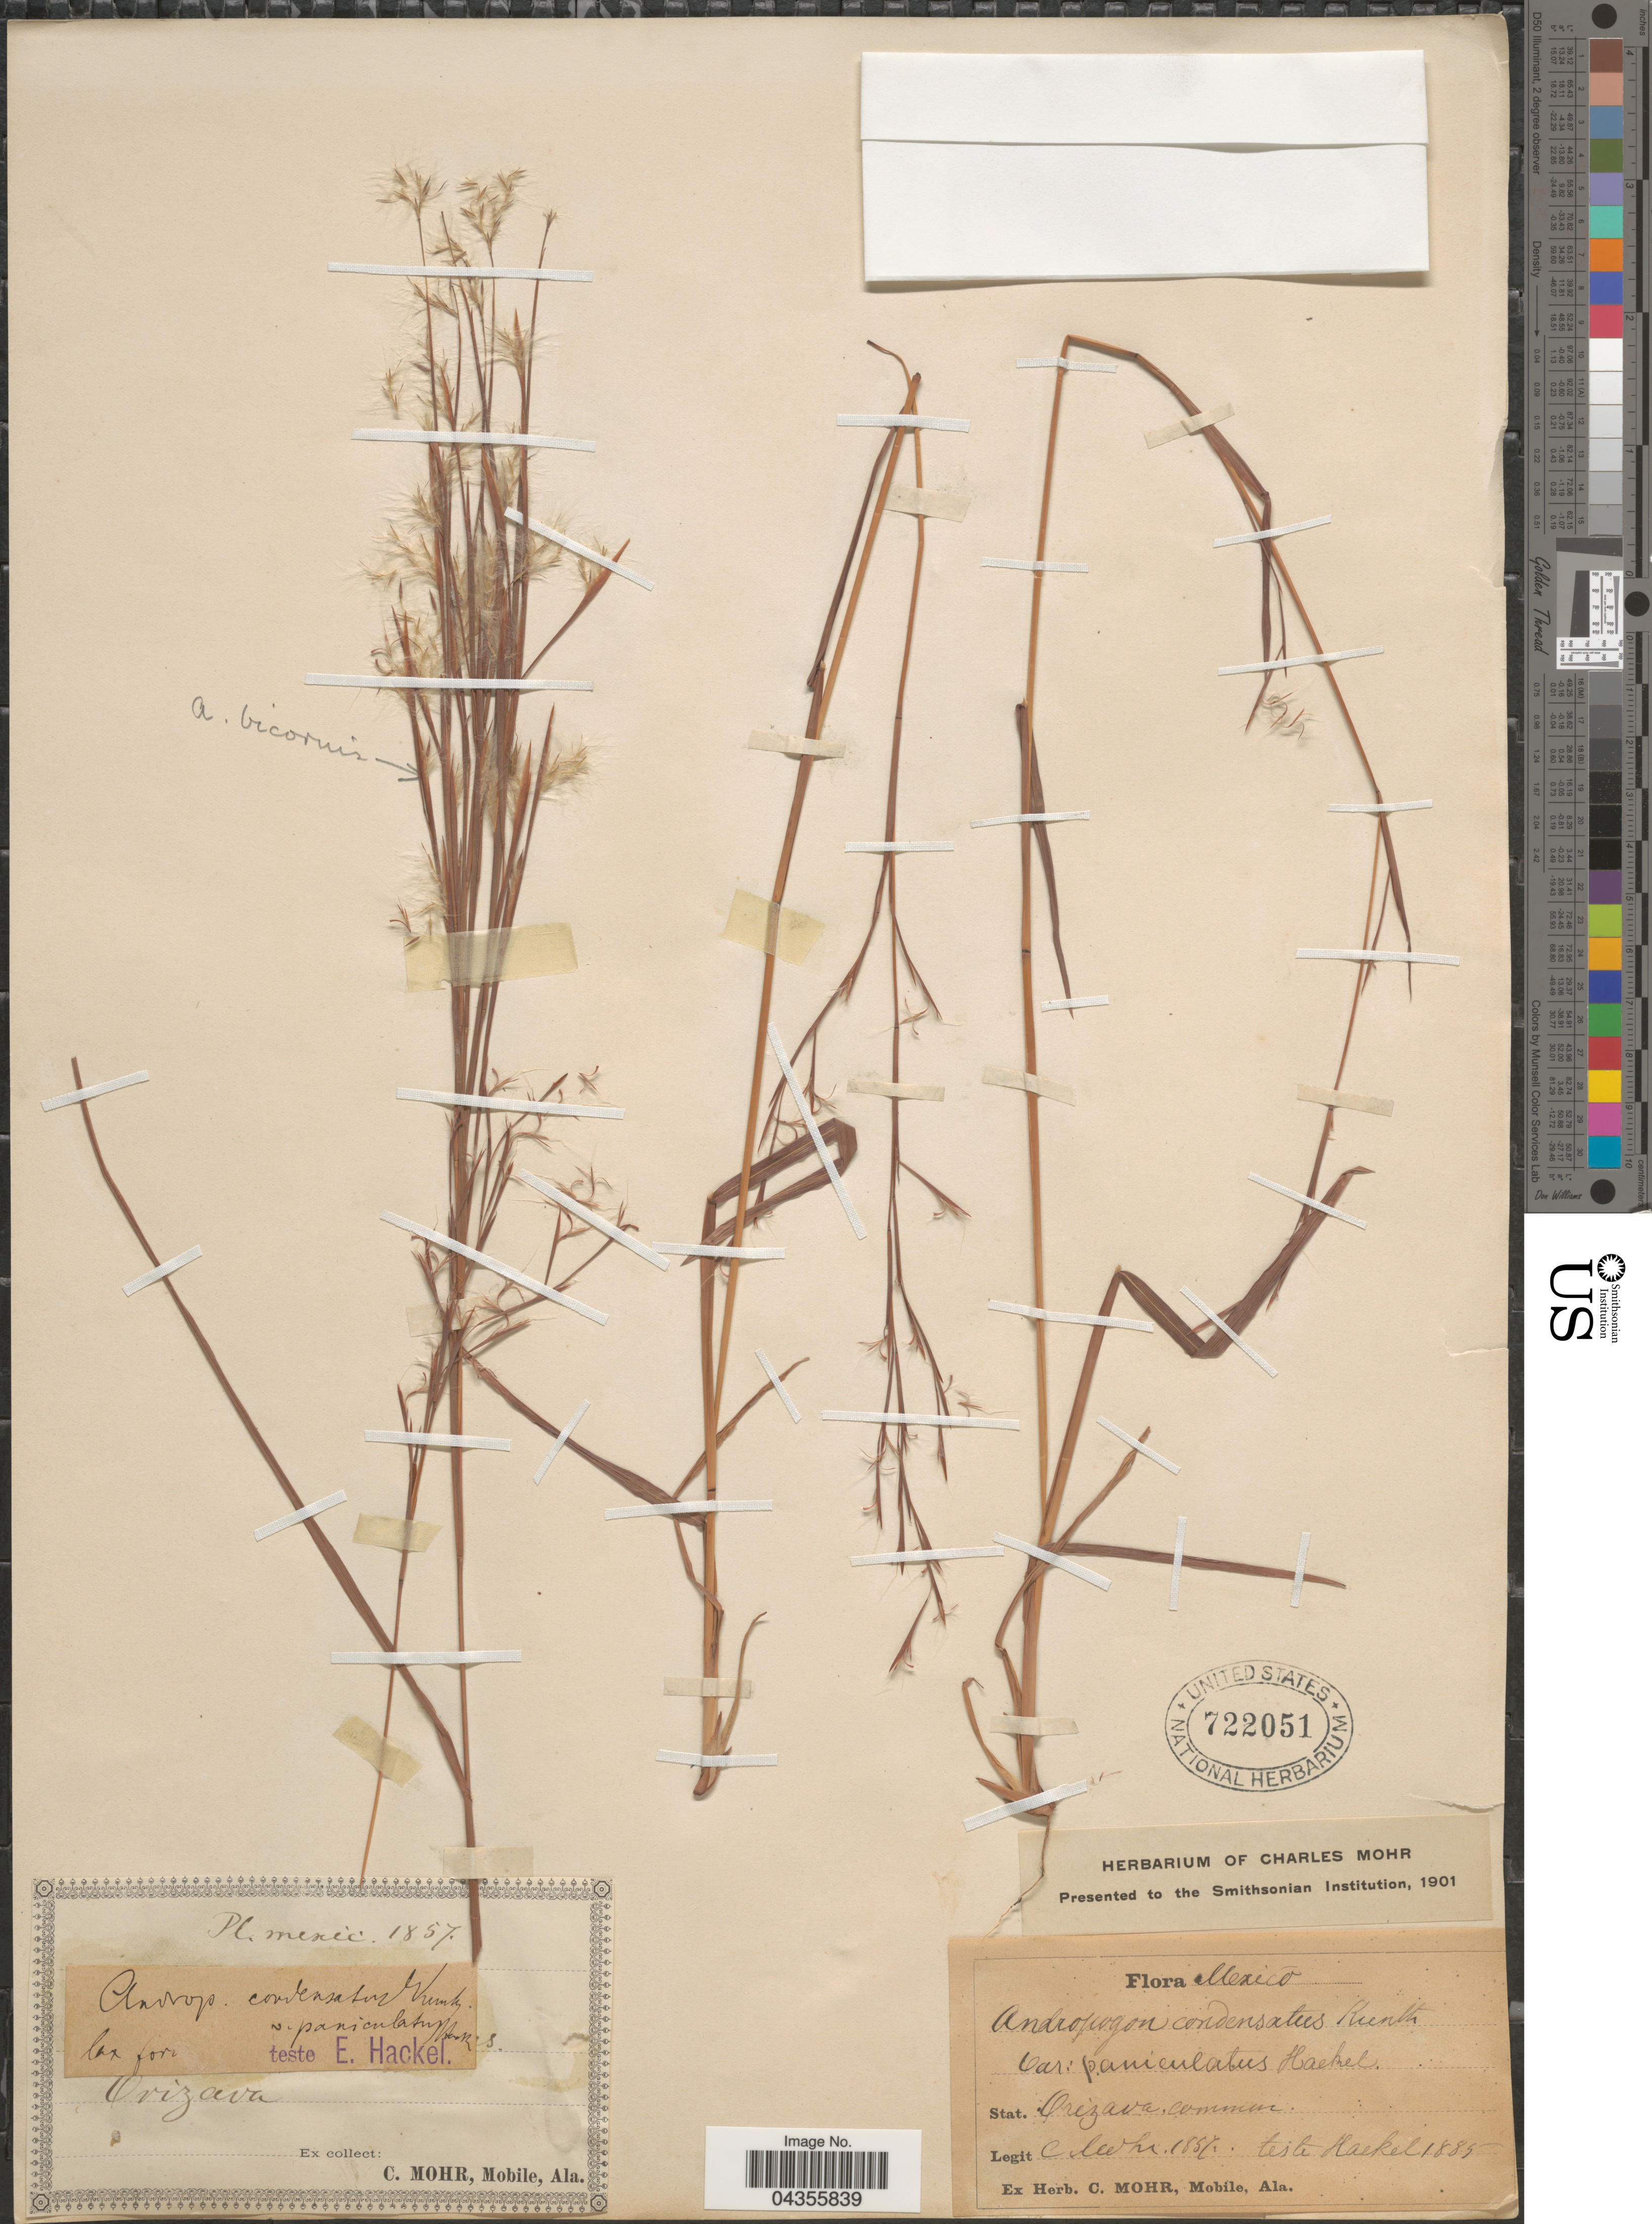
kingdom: Plantae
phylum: Tracheophyta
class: Liliopsida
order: Poales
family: Poaceae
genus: Schizachyrium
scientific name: Schizachyrium condensatum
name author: (Kunth) Nees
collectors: Mohr, C. T. (herbarium)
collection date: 1857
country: Mexico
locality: Stat. Orizava.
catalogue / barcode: US 722051